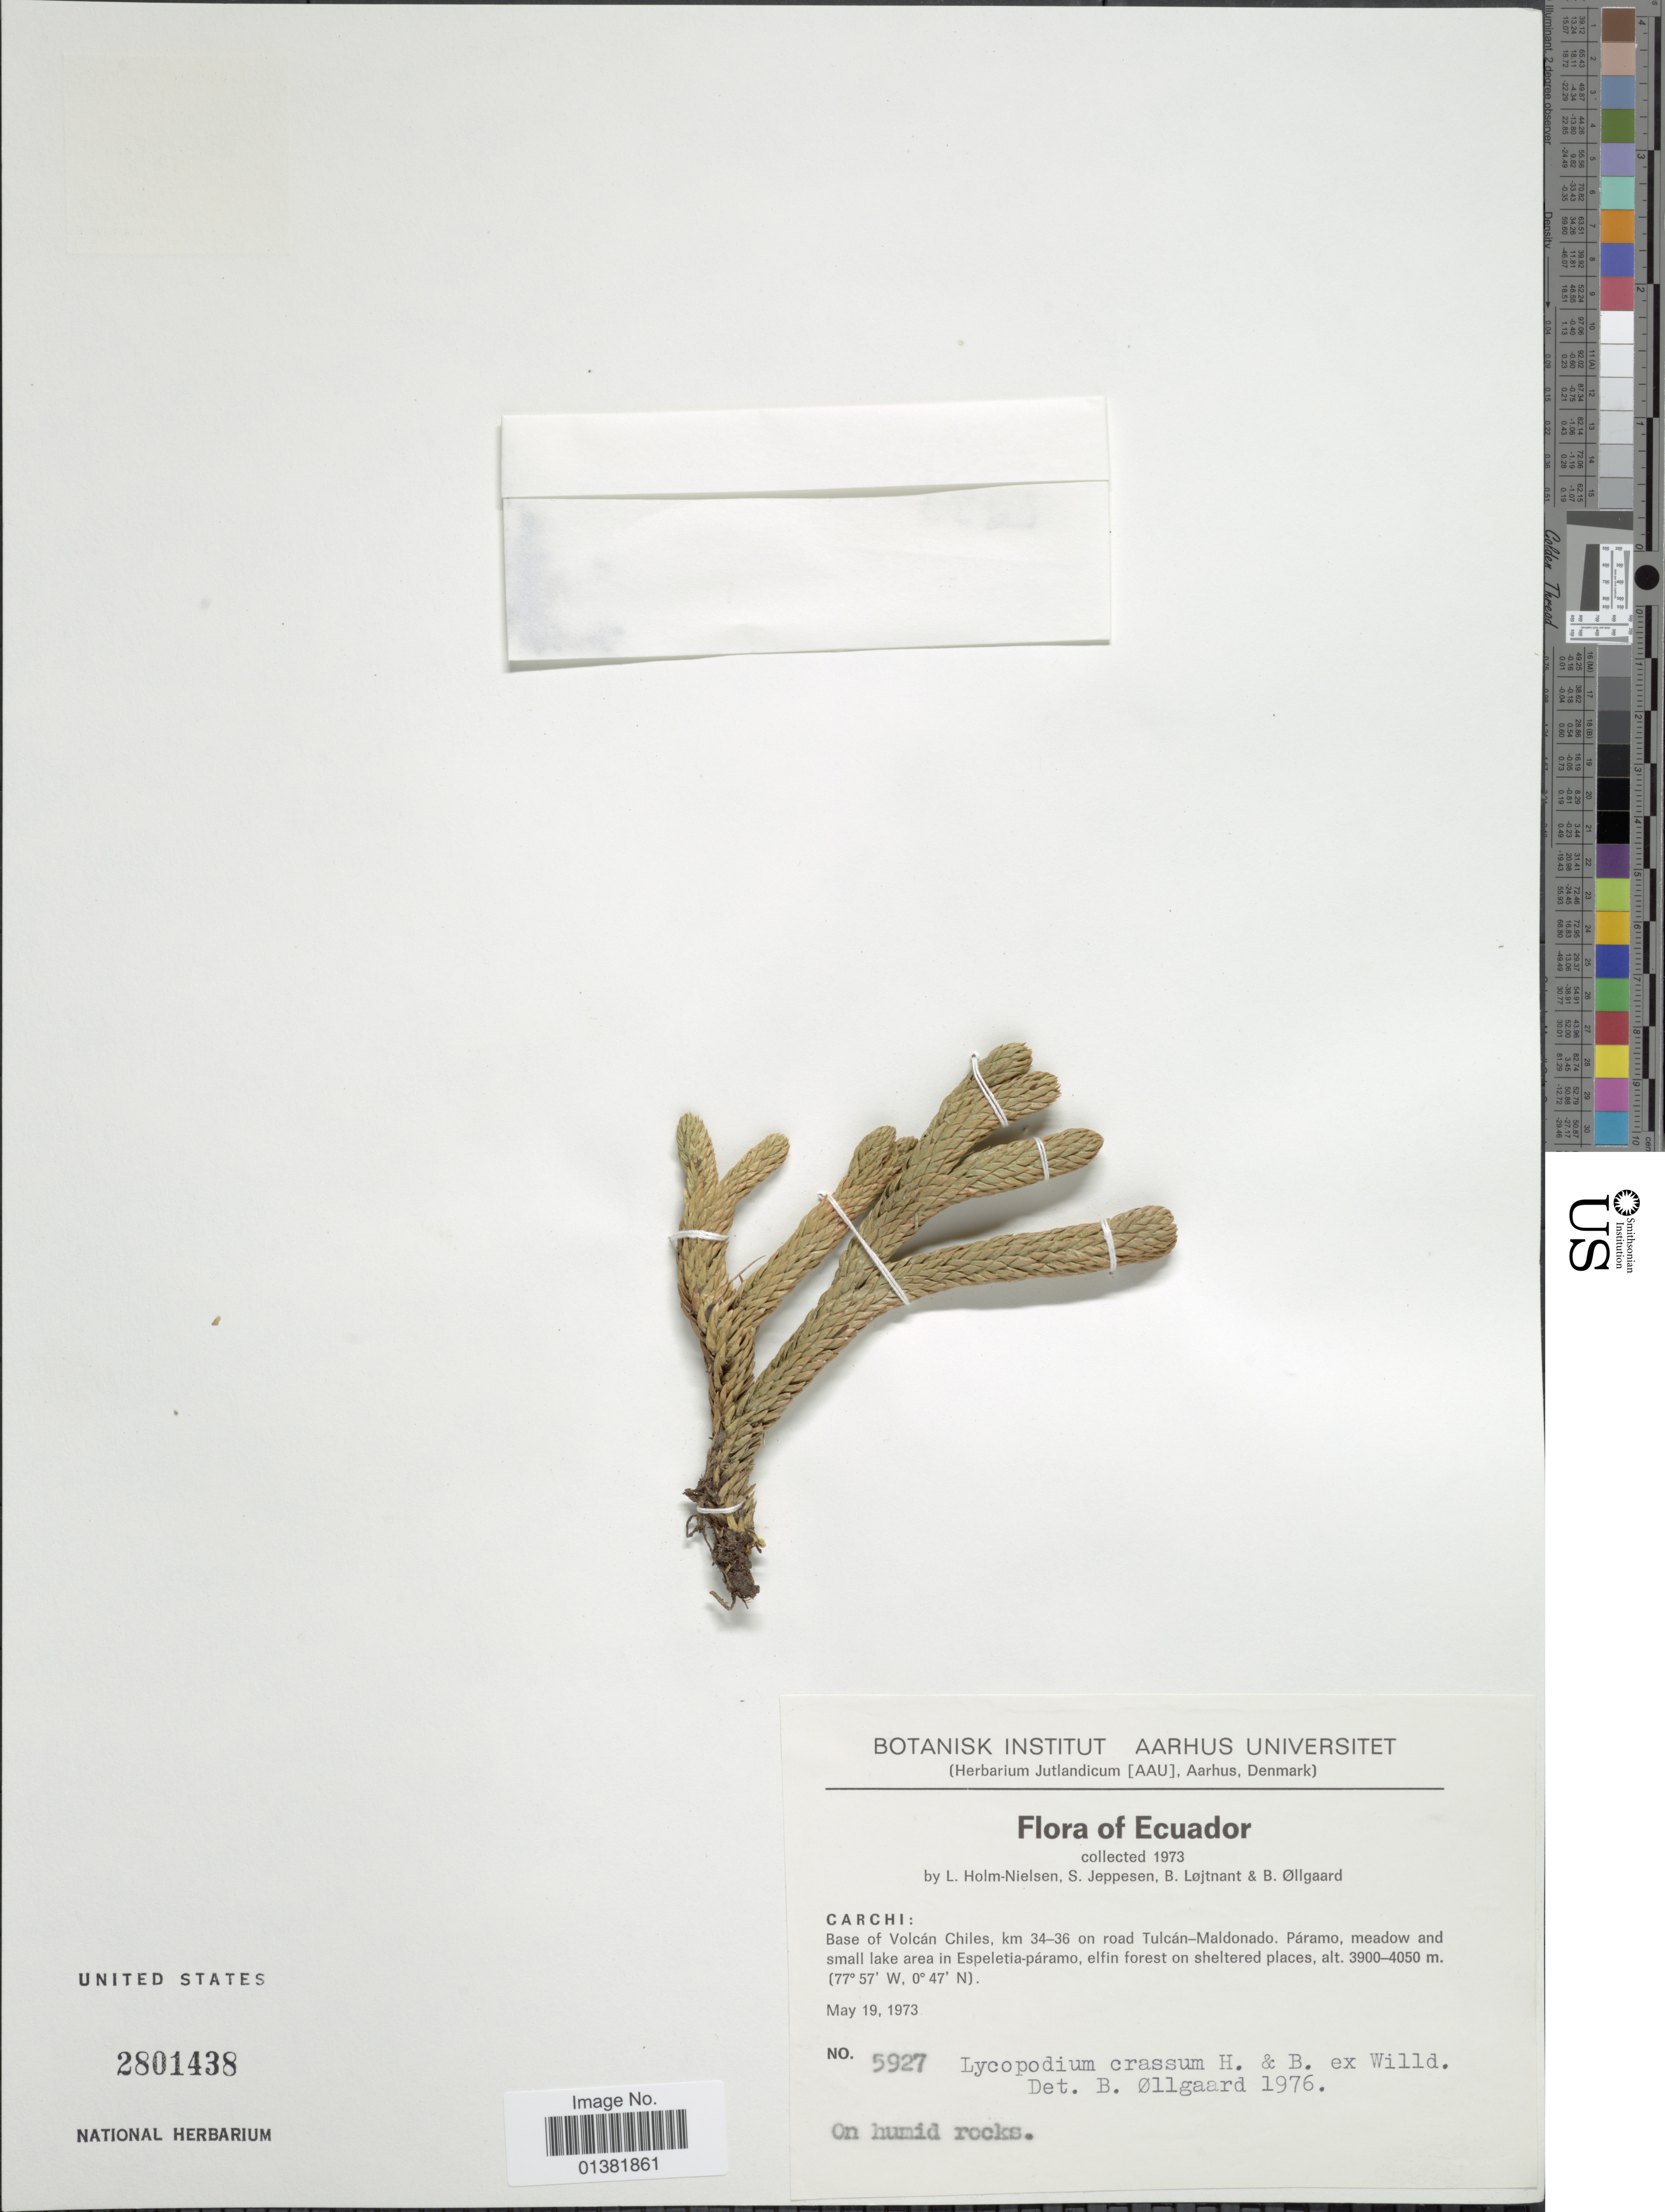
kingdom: Plantae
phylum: Tracheophyta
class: Lycopodiopsida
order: Lycopodiales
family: Lycopodiaceae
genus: Phlegmariurus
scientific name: Phlegmariurus crassus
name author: (Humb. & Bonpl. ex Willd.) B. Øllg.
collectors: L. B. Holm-Nielsen, S. Jeppesen, B. Löjtnant & B. Øllgaard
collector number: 5927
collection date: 1973-05-19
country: Ecuador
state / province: Carchi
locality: Base of Volcán Chiles, km 34-36 on road Tulcán-Maldonado. Páramo, meadow and small lake area in Espeletia-páramo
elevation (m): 3900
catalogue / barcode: US 2801438